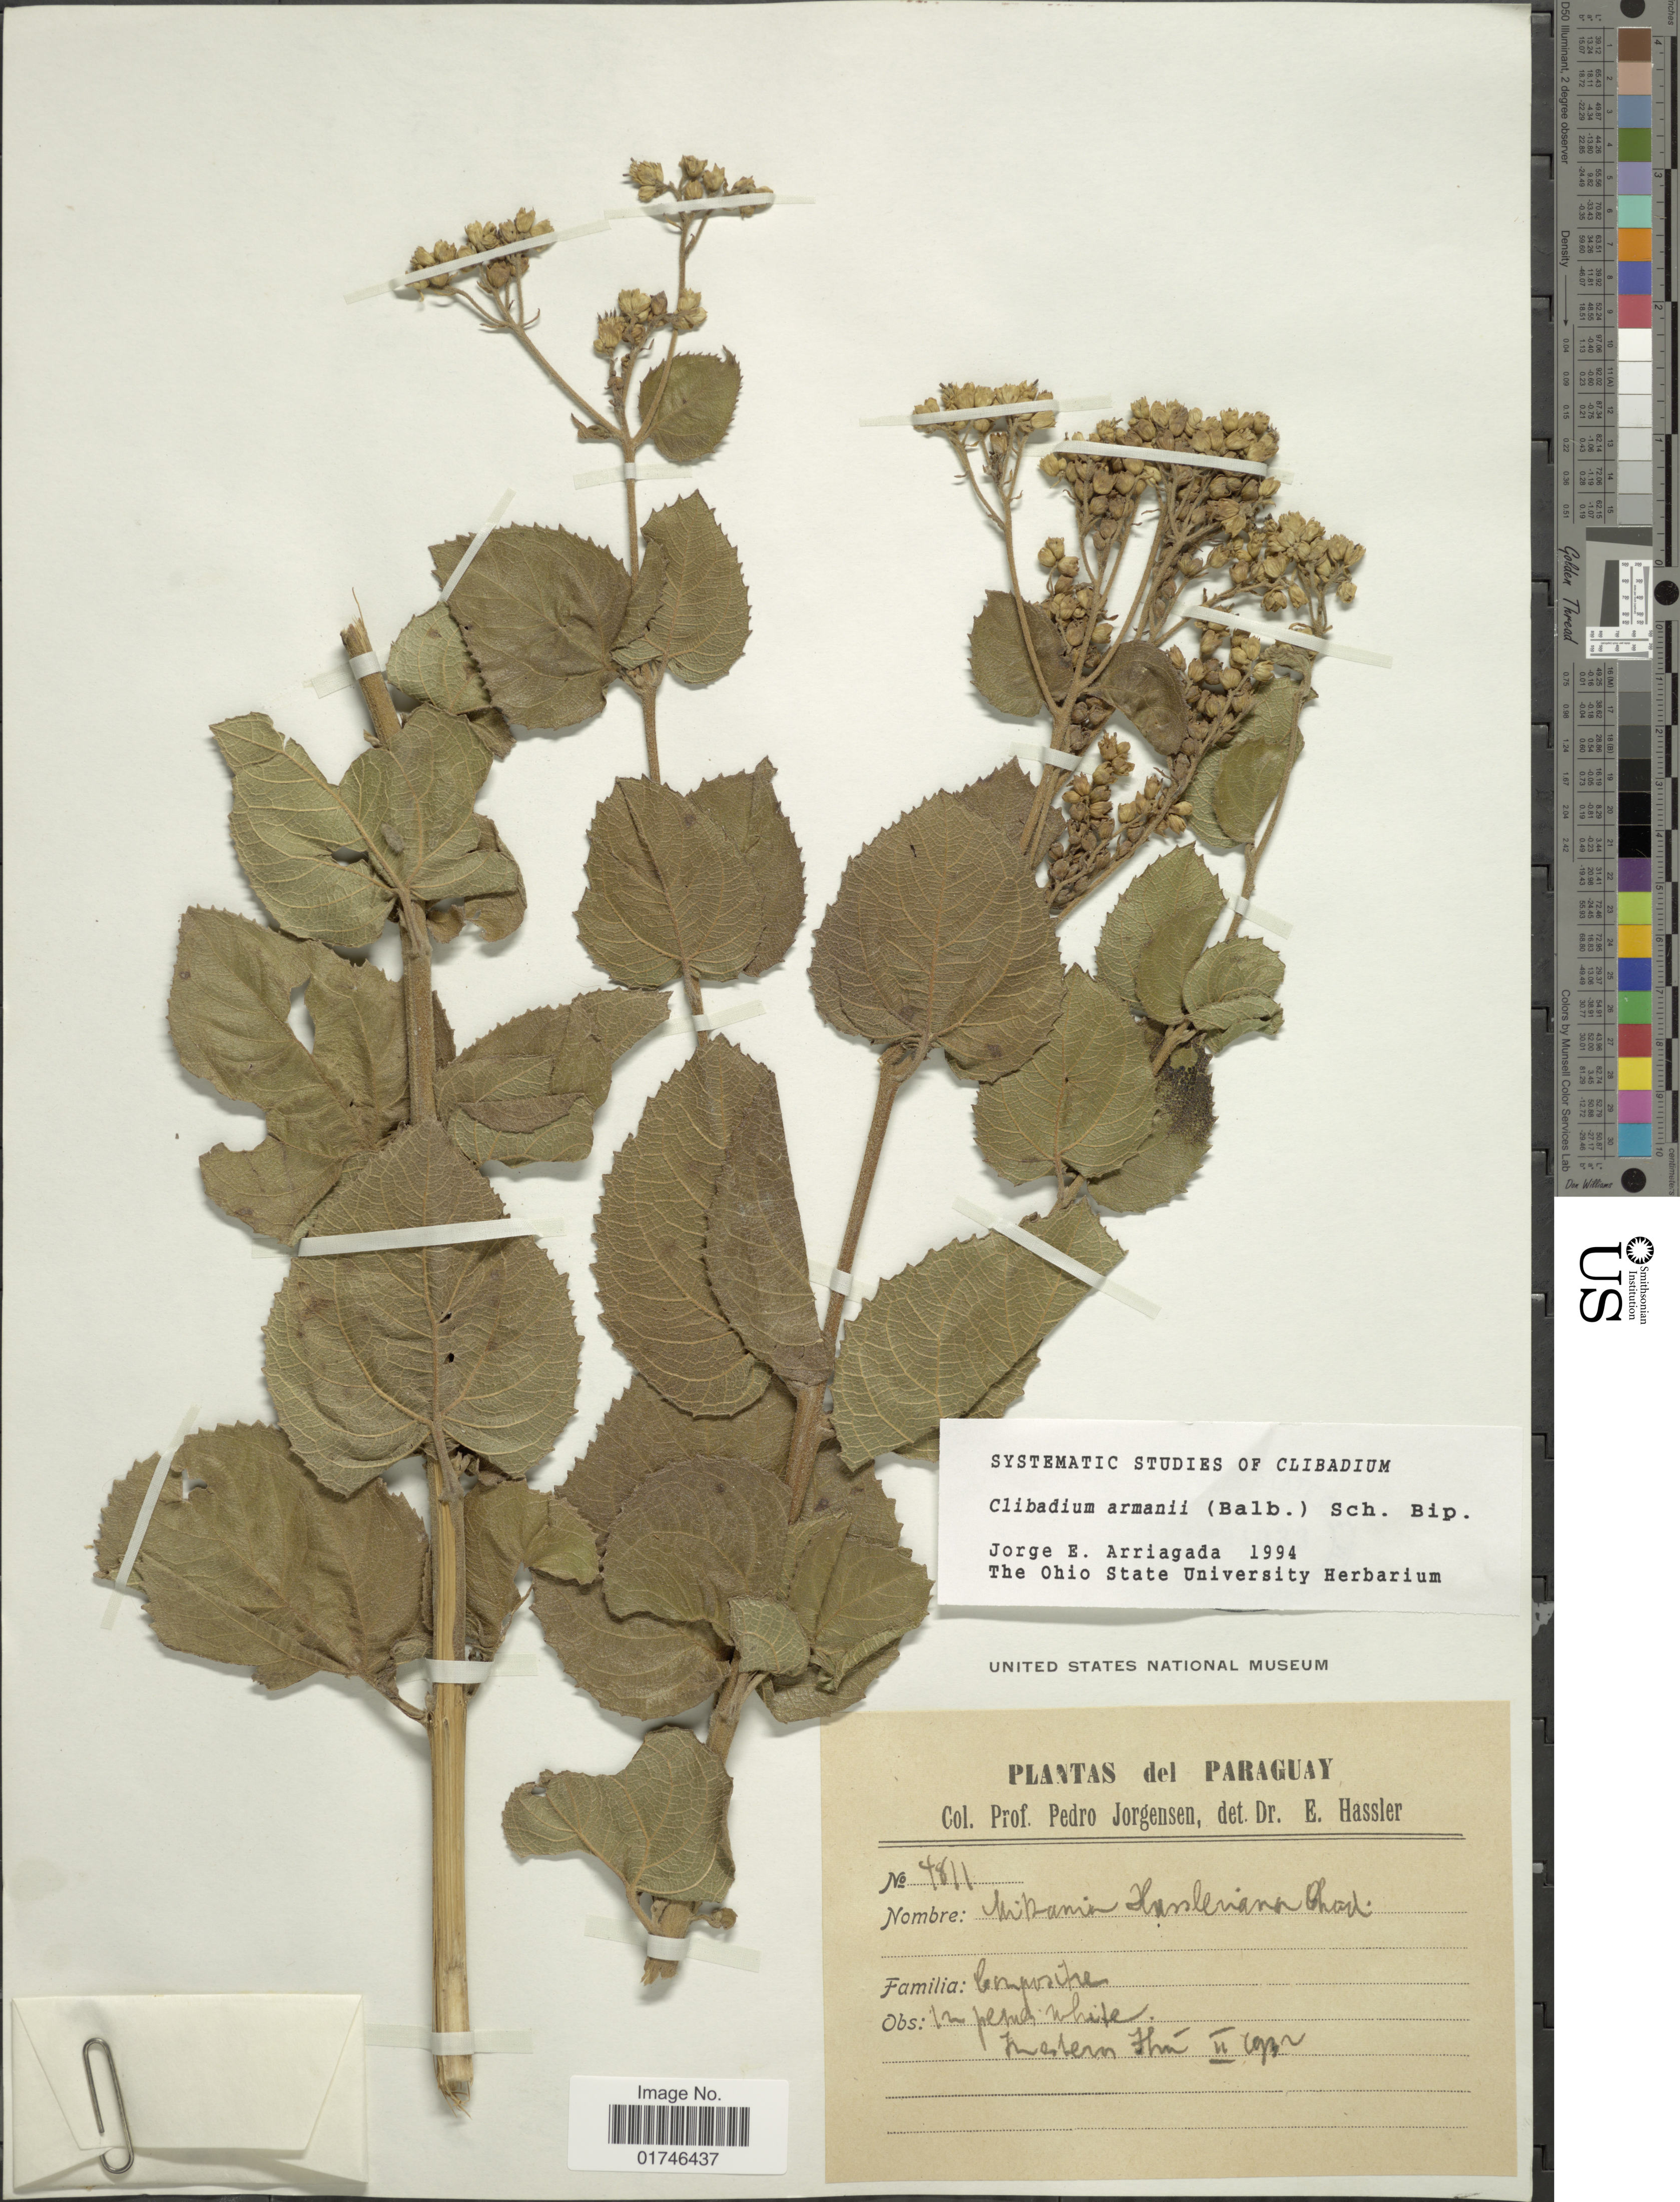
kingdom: Plantae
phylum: Tracheophyta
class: Magnoliopsida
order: Asterales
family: Asteraceae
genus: Clibadium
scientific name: Clibadium armanii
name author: (Balb.) Sch. Bip. & O.E. Schulz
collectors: P. Jörgensen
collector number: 4811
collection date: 1932-02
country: Paraguay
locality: Western Yhú